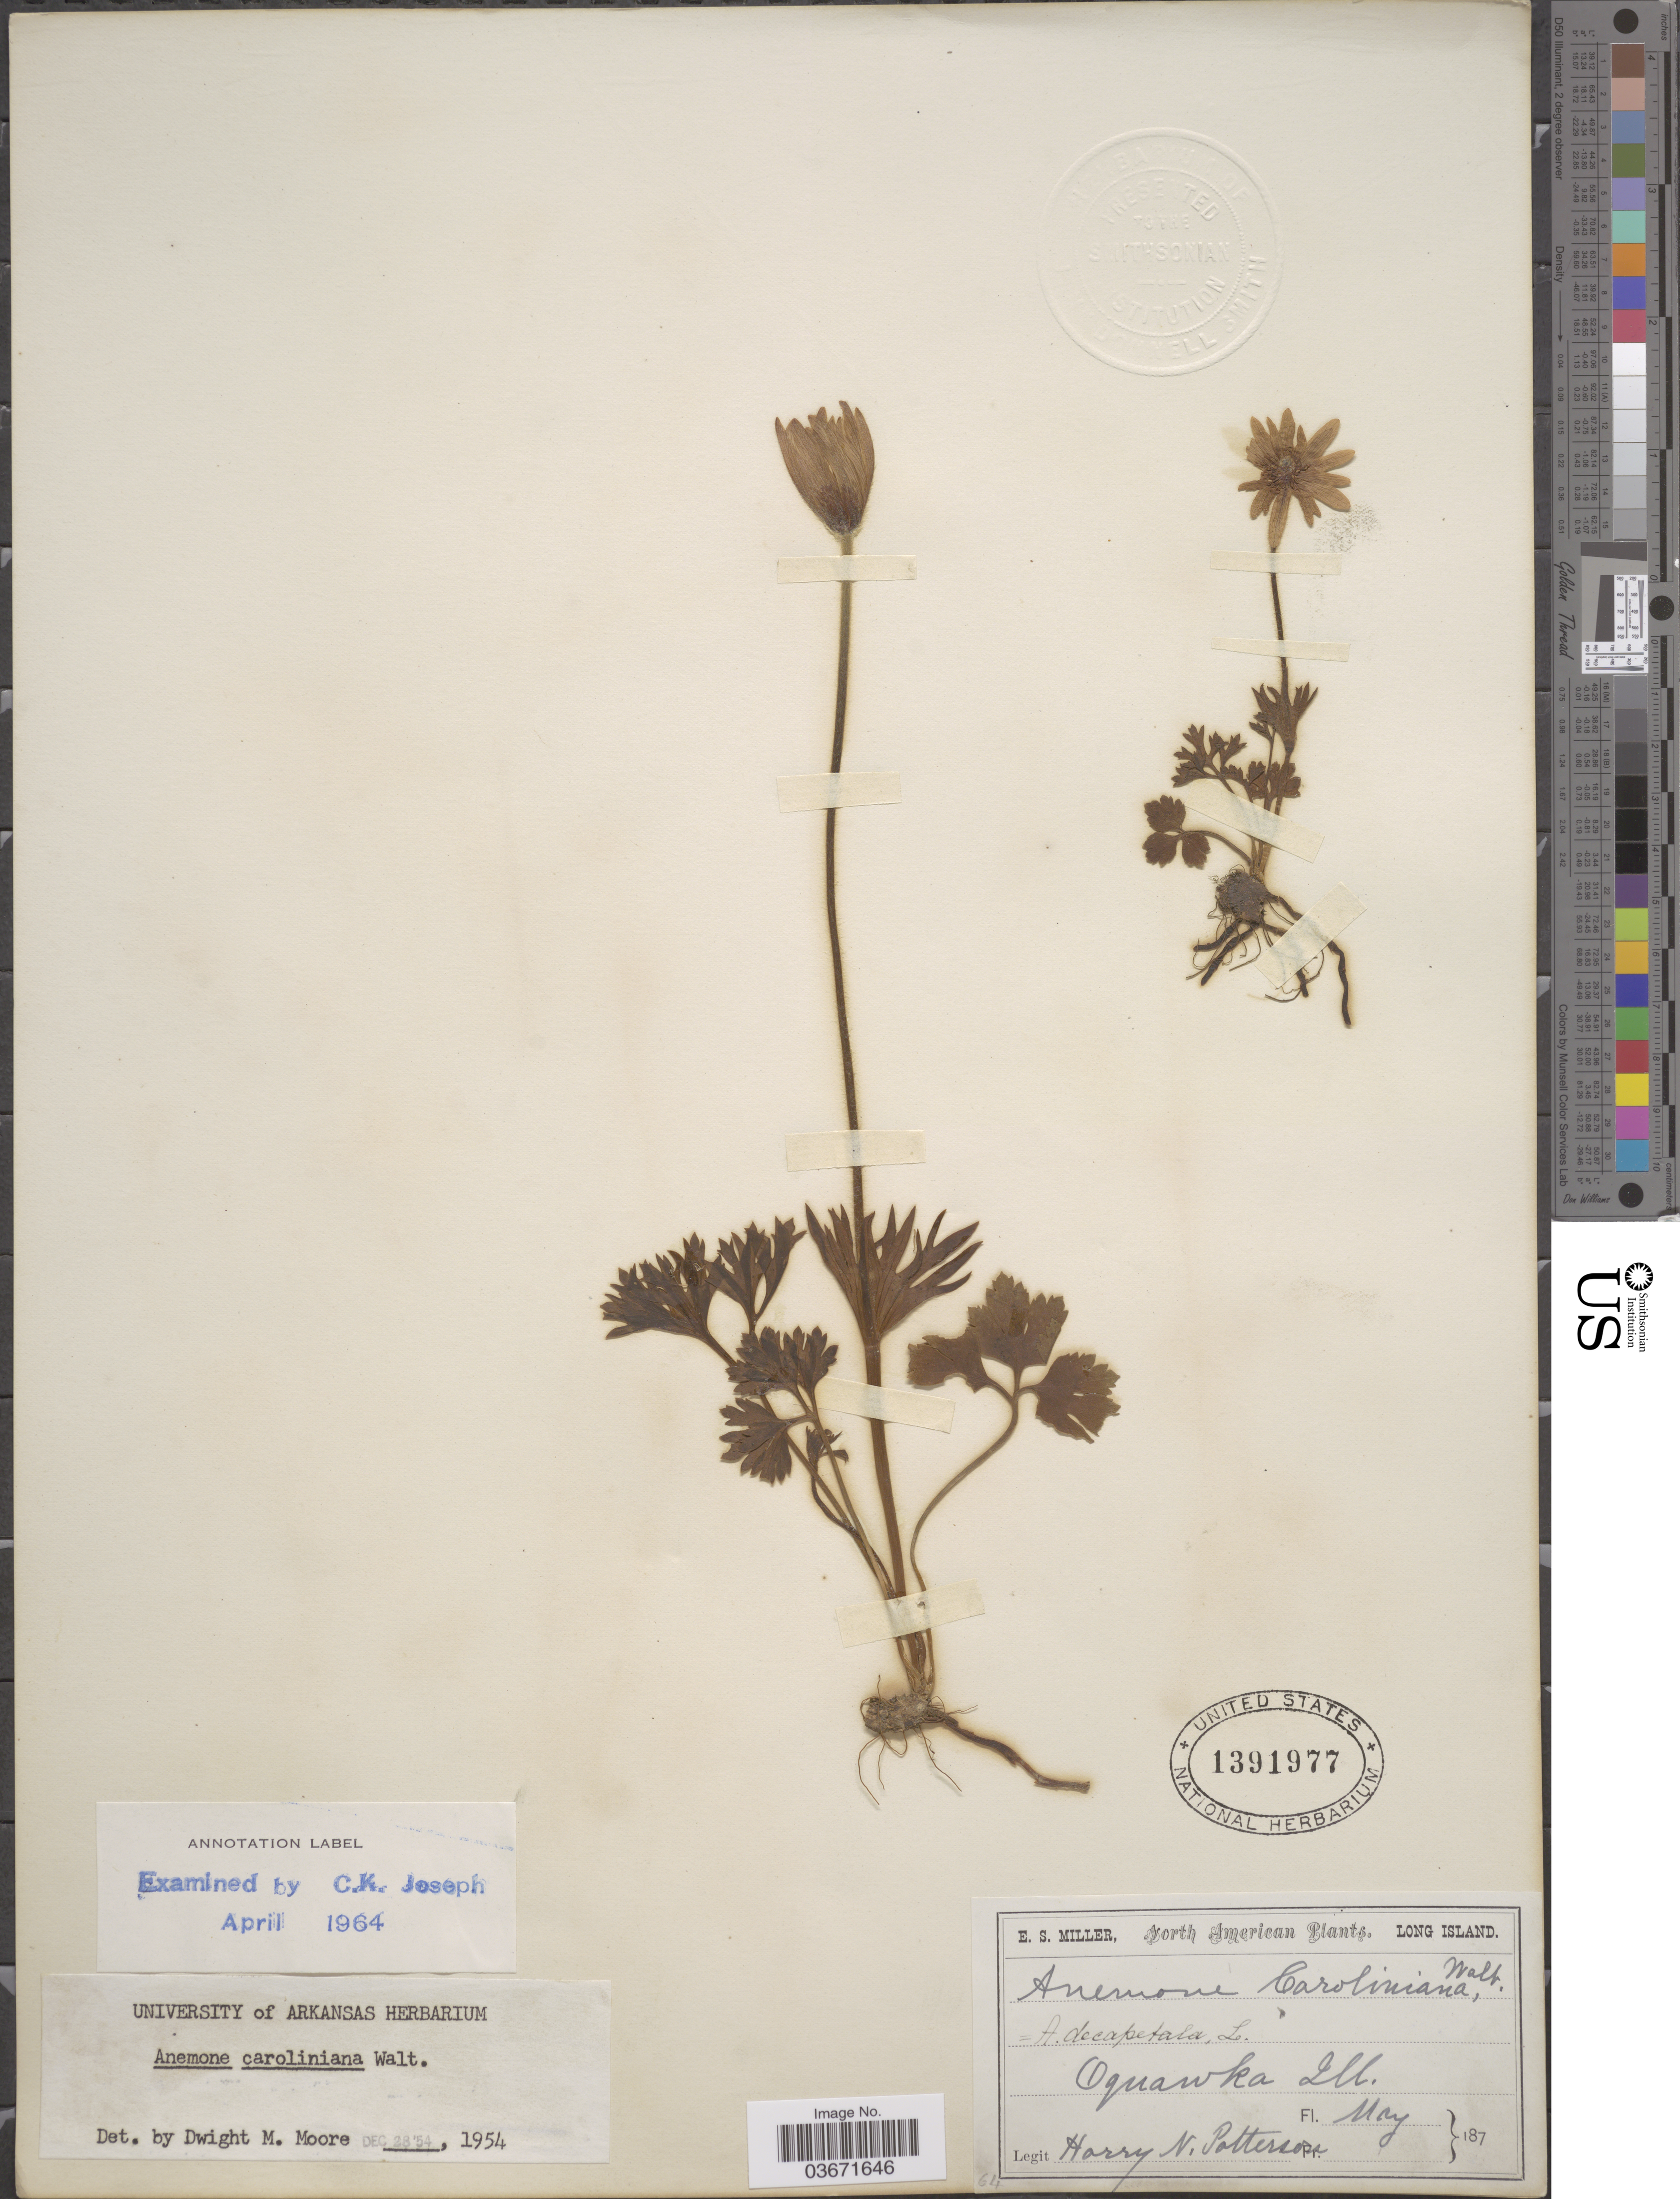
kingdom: Plantae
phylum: Tracheophyta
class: Magnoliopsida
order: Ranunculales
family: Ranunculaceae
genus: Anemone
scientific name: Anemone caroliniana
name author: Walter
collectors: H. N. Patterson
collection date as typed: May 187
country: United States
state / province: Illinois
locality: Oquawka.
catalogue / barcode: US 1391977